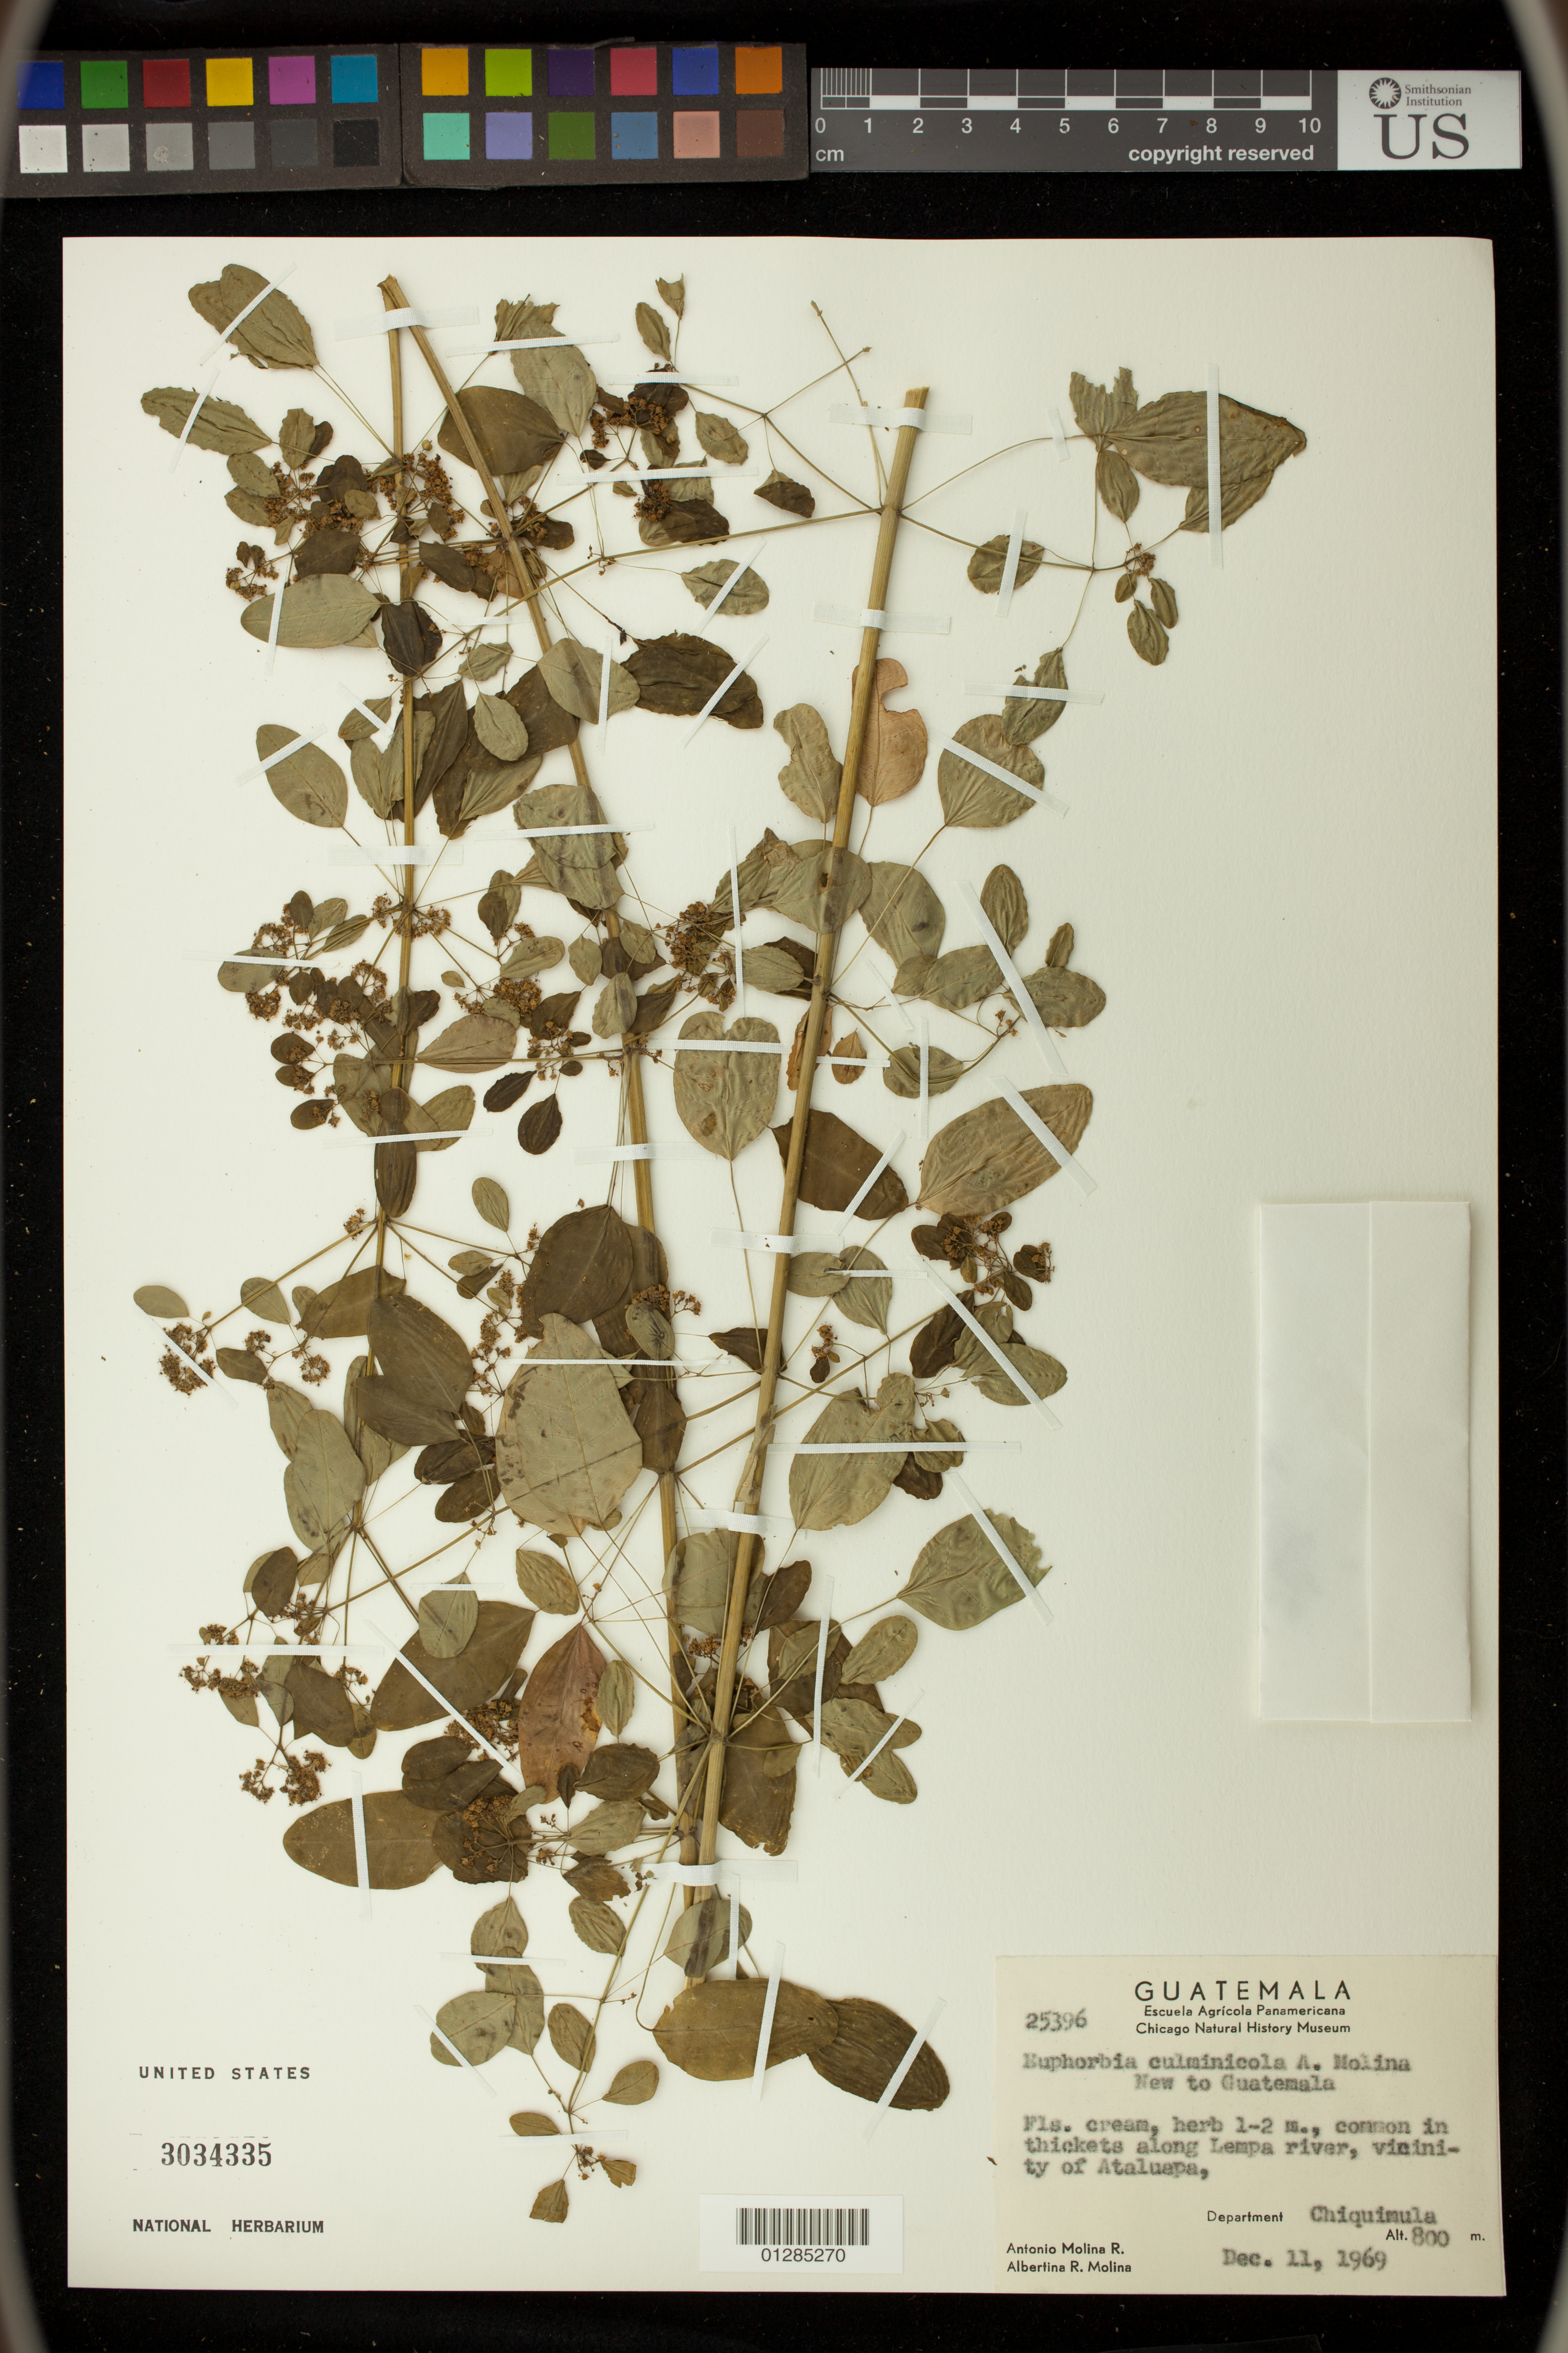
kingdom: Plantae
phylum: Tracheophyta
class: Magnoliopsida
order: Malpighiales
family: Euphorbiaceae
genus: Euphorbia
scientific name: Euphorbia culminicola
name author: Ant. Molina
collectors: A. R. Molina & A. Molina R.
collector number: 25396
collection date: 1969-12-11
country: Guatemala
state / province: Chiquimula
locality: common in thickets along Lempa river, vicinity of Ataluapa, Department Chiquimula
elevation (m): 800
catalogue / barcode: US 3034335